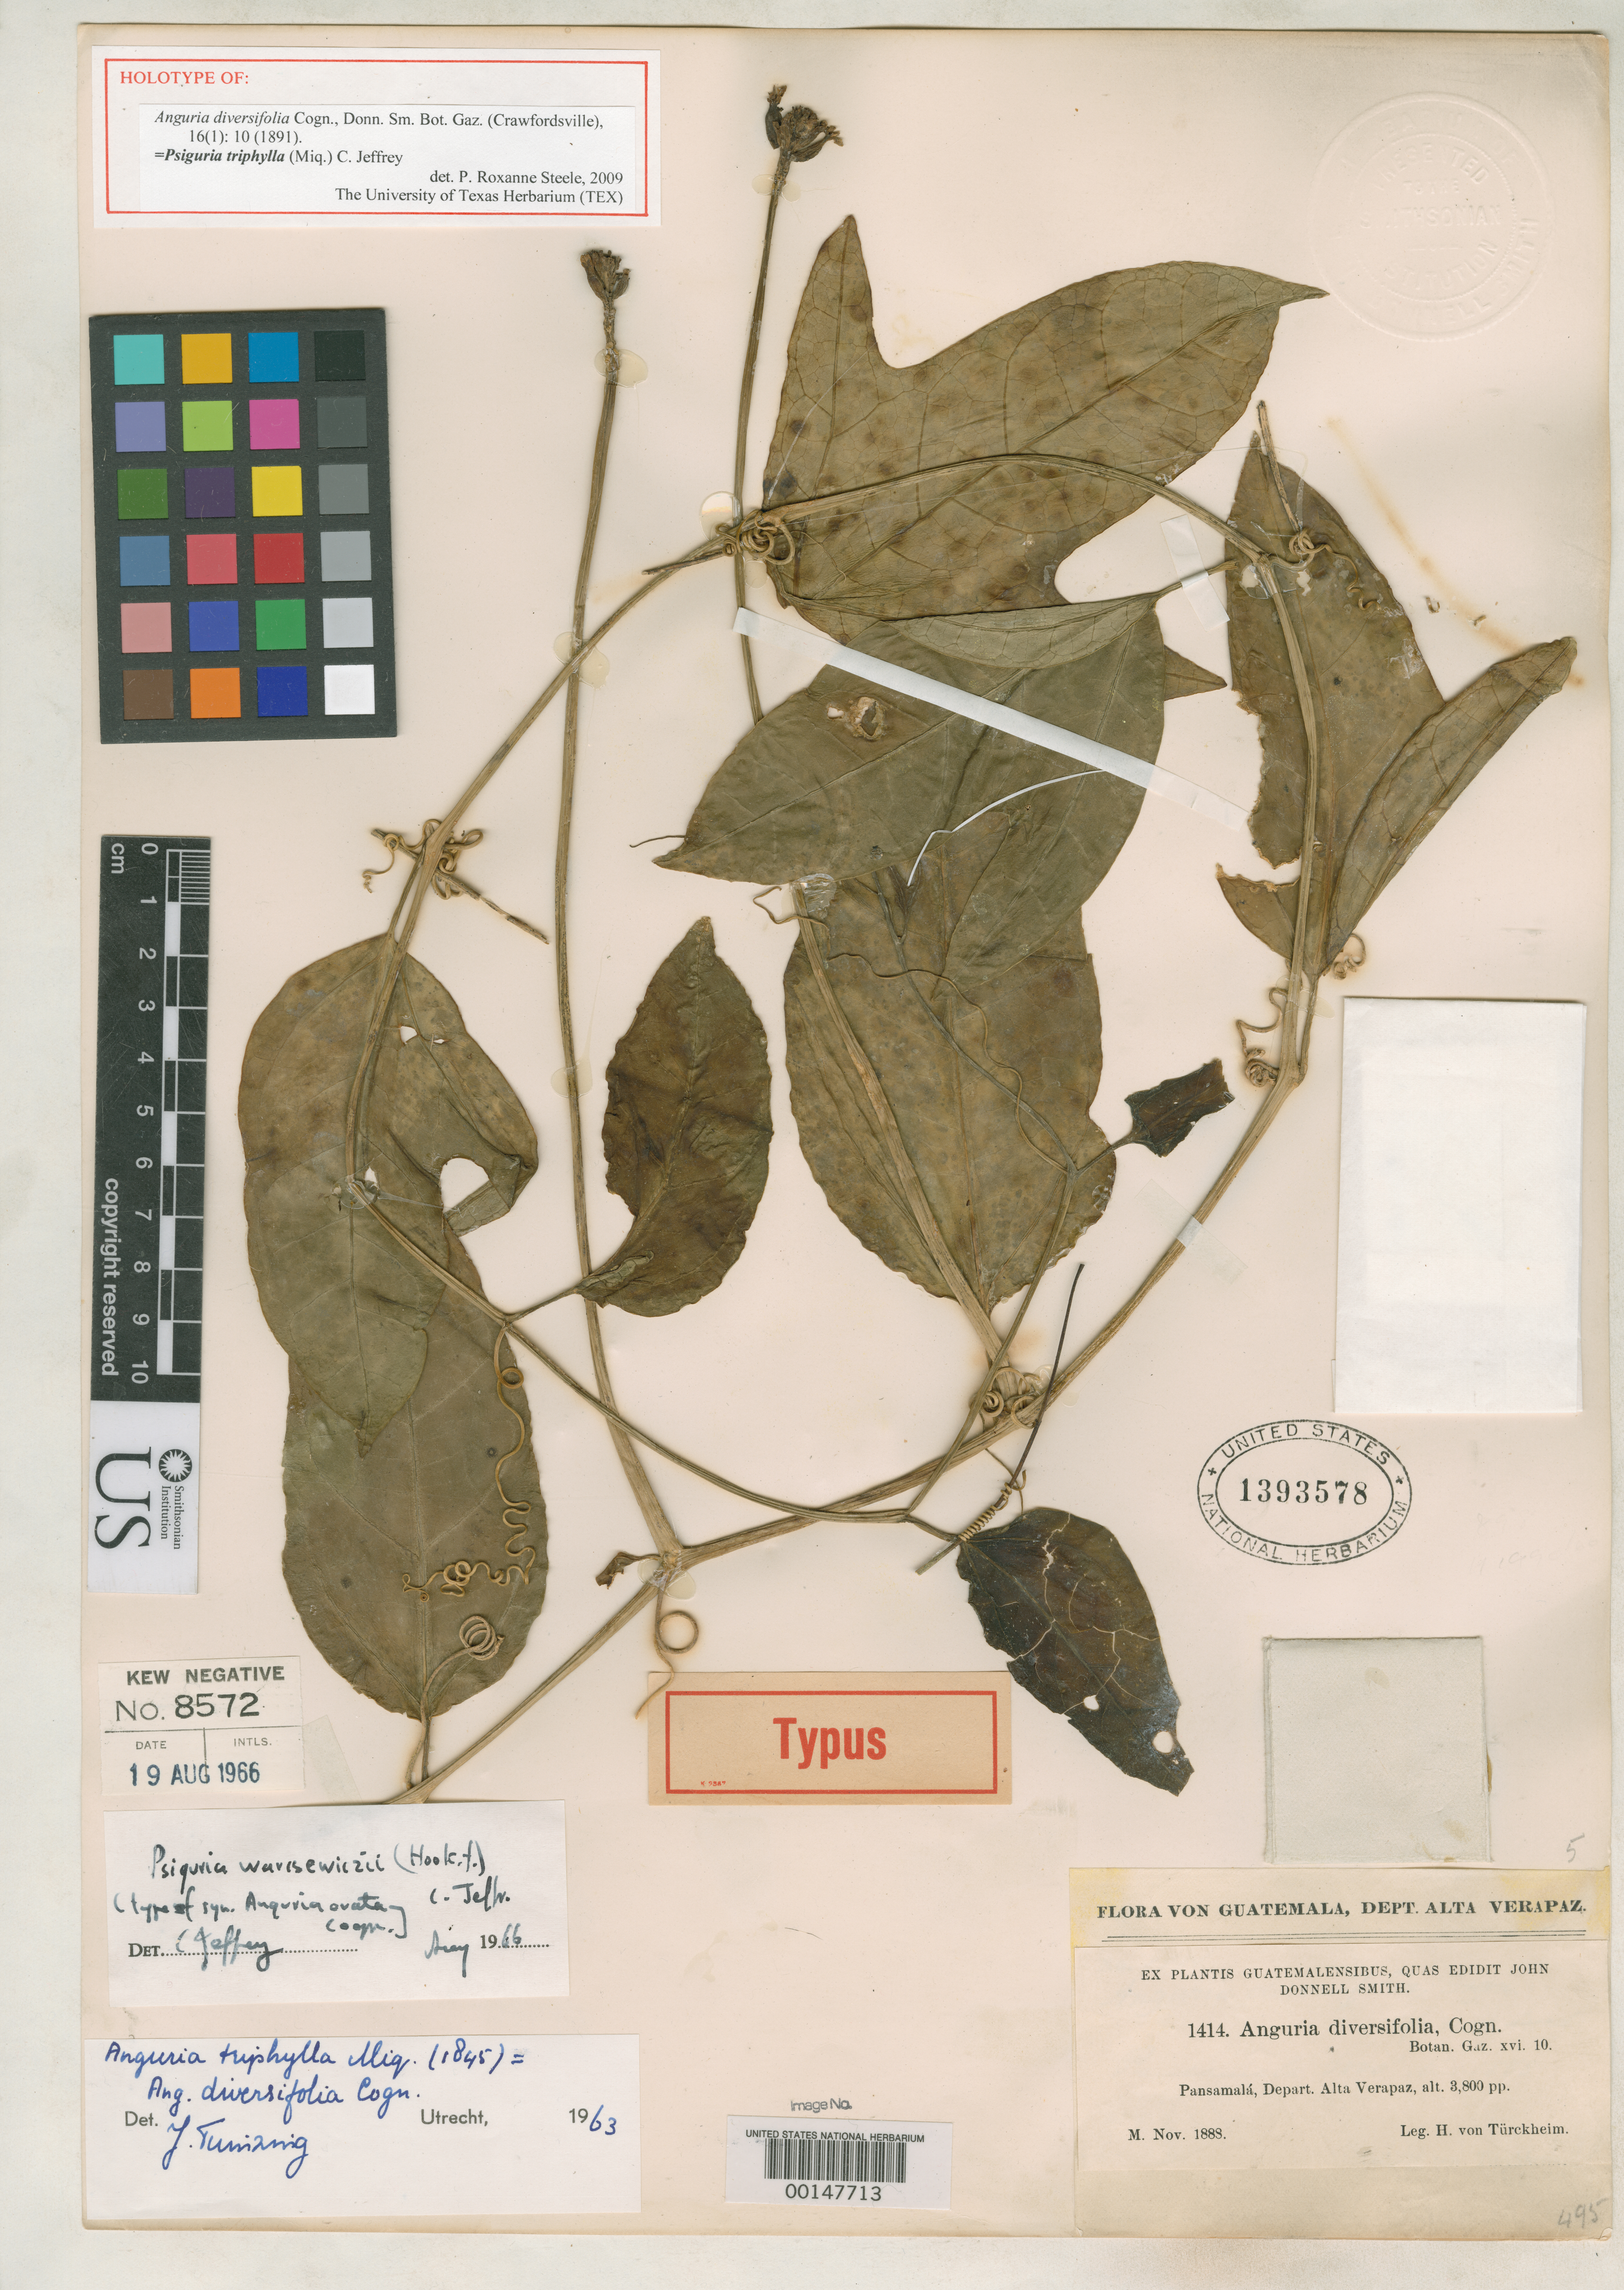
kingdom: Plantae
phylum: Tracheophyta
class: Magnoliopsida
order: Cucurbitales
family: Cucurbitaceae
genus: Anguria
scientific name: Anguria diversifolia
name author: Cogn. in Donn. Sm.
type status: Holotype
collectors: H. von Türckheim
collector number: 1414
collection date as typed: Nov 1888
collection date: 1888-11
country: Guatemala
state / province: Alta Verapaz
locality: Pansamalá; alt. 3800 ft.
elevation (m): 1158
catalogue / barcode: US 1393578